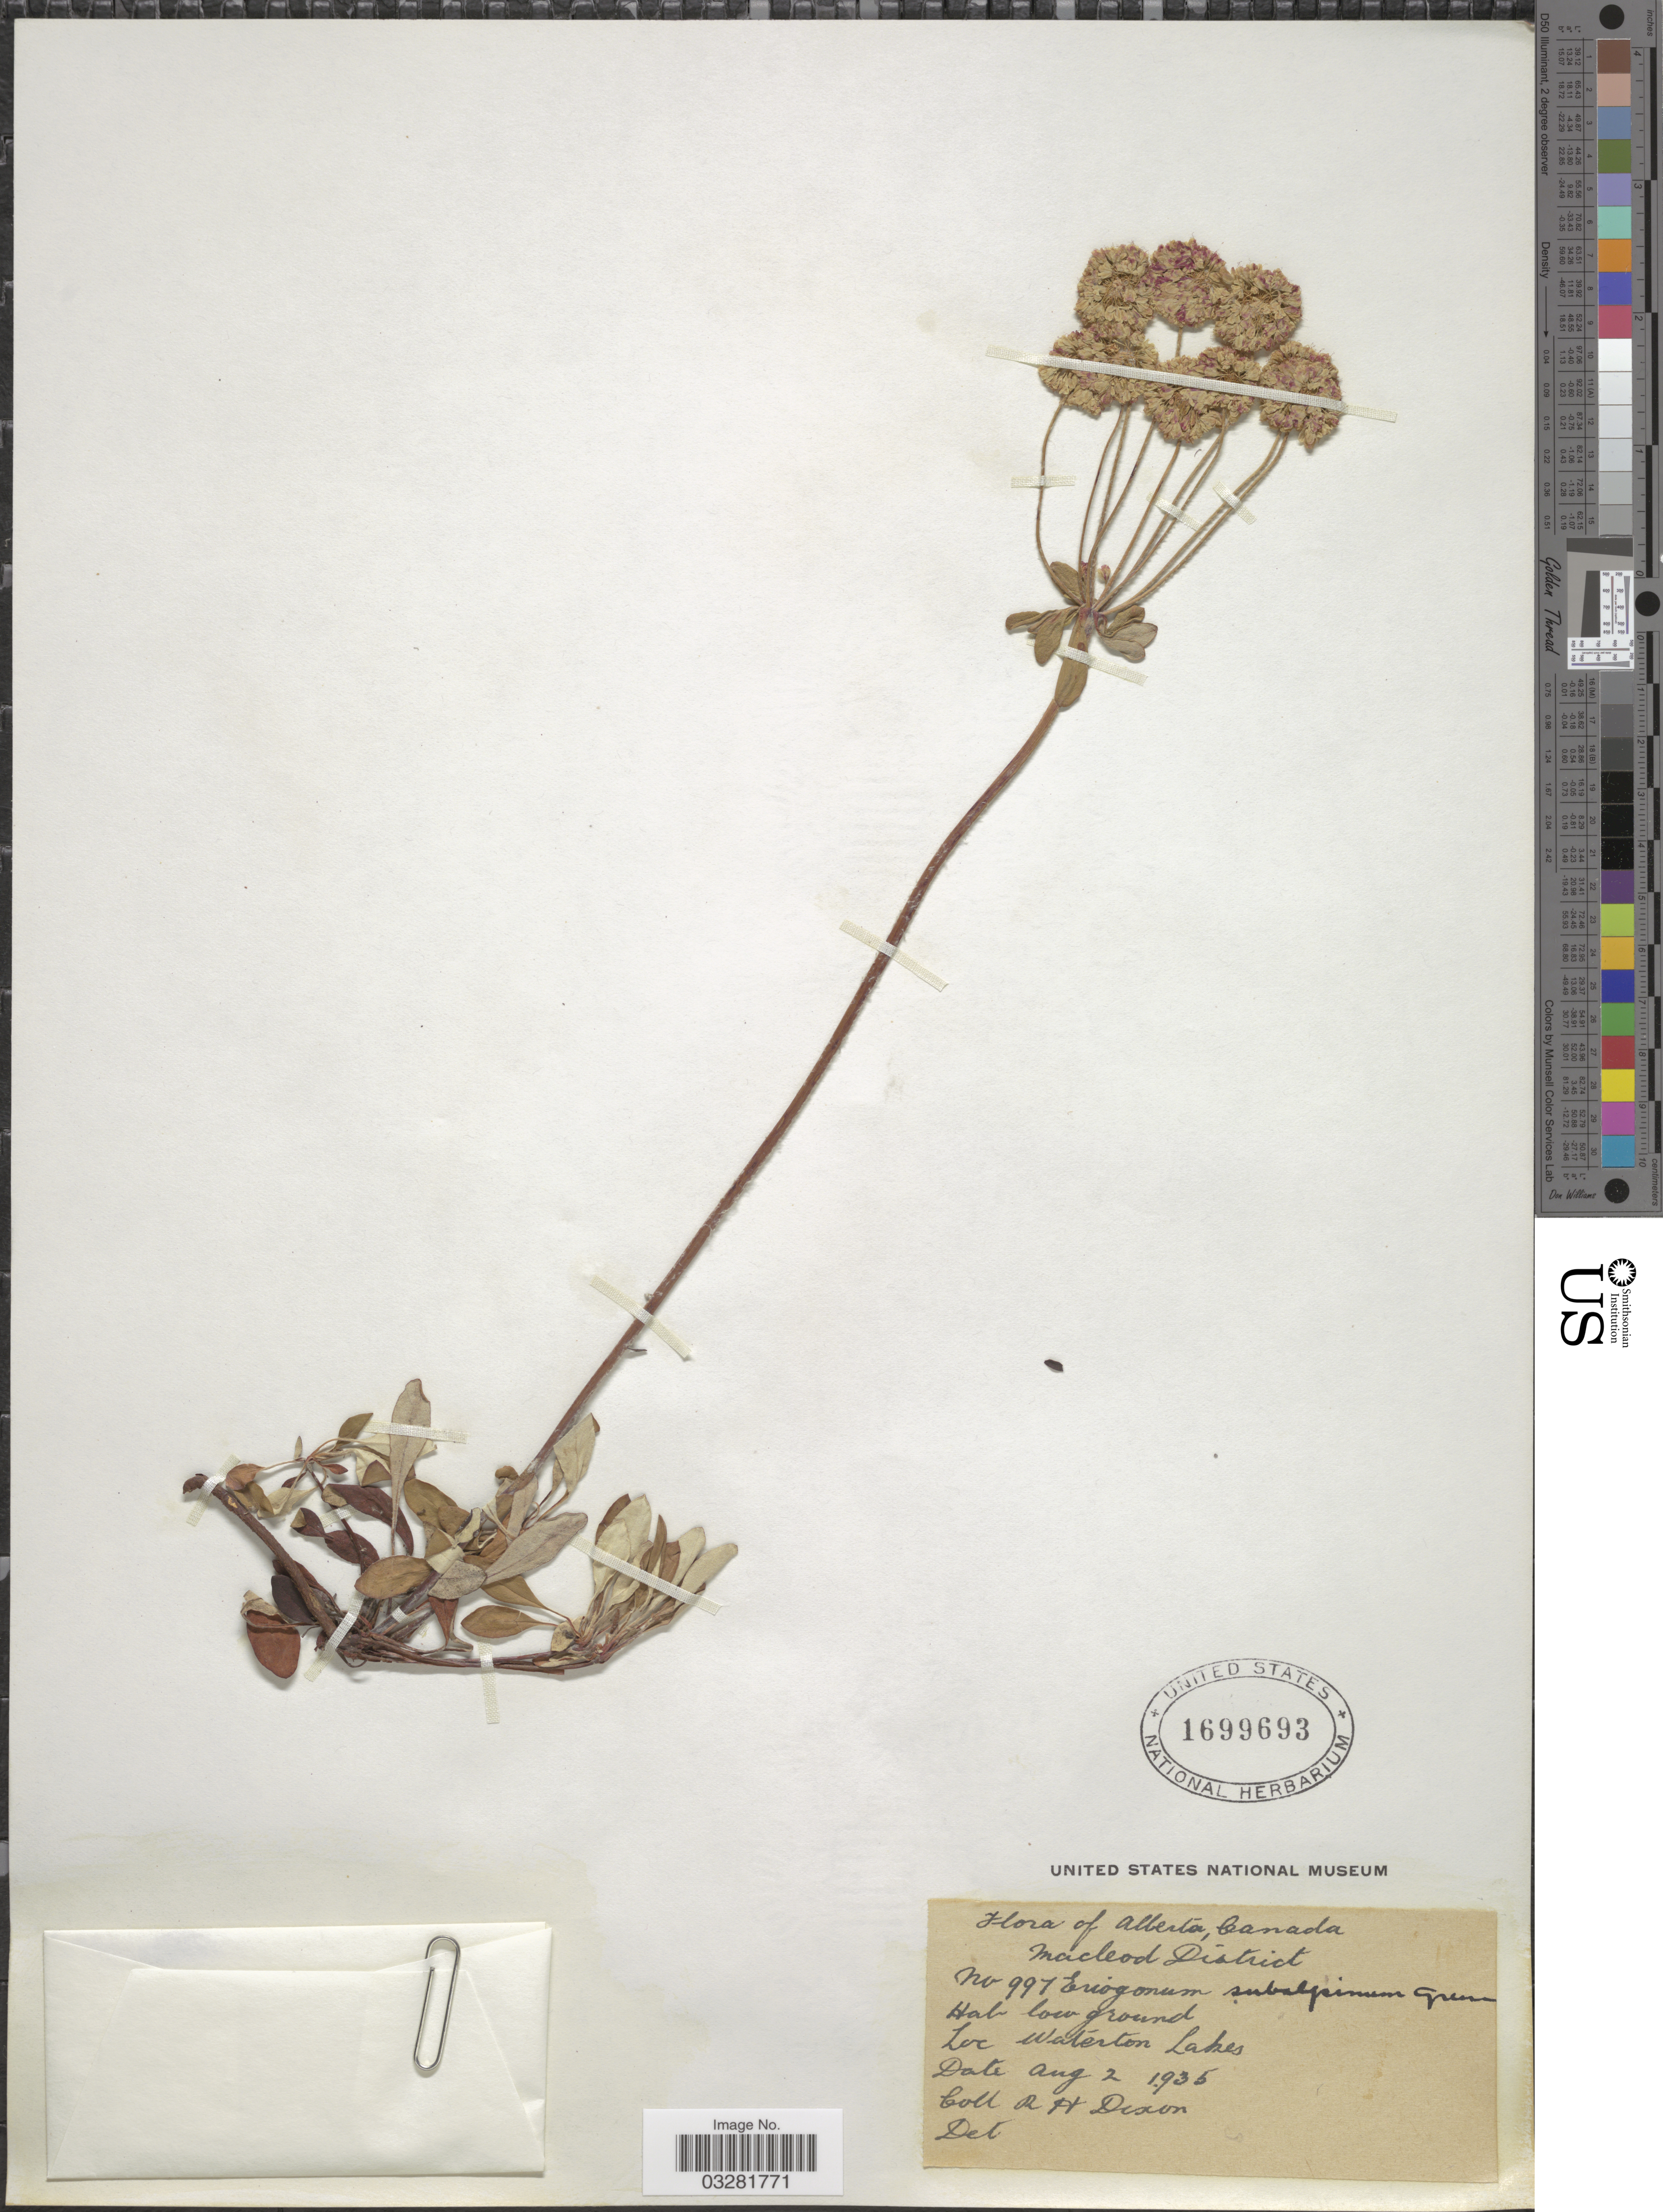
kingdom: Plantae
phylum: Tracheophyta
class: Magnoliopsida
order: Caryophyllales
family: Polygonaceae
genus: Eriogonum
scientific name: Eriogonum umbellatum var. subalpinum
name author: M.E. Jones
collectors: R. H. Dixon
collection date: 1935-08-02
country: Canada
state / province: Alberta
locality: Macleod District. Waterton Lakes.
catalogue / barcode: US 1699693